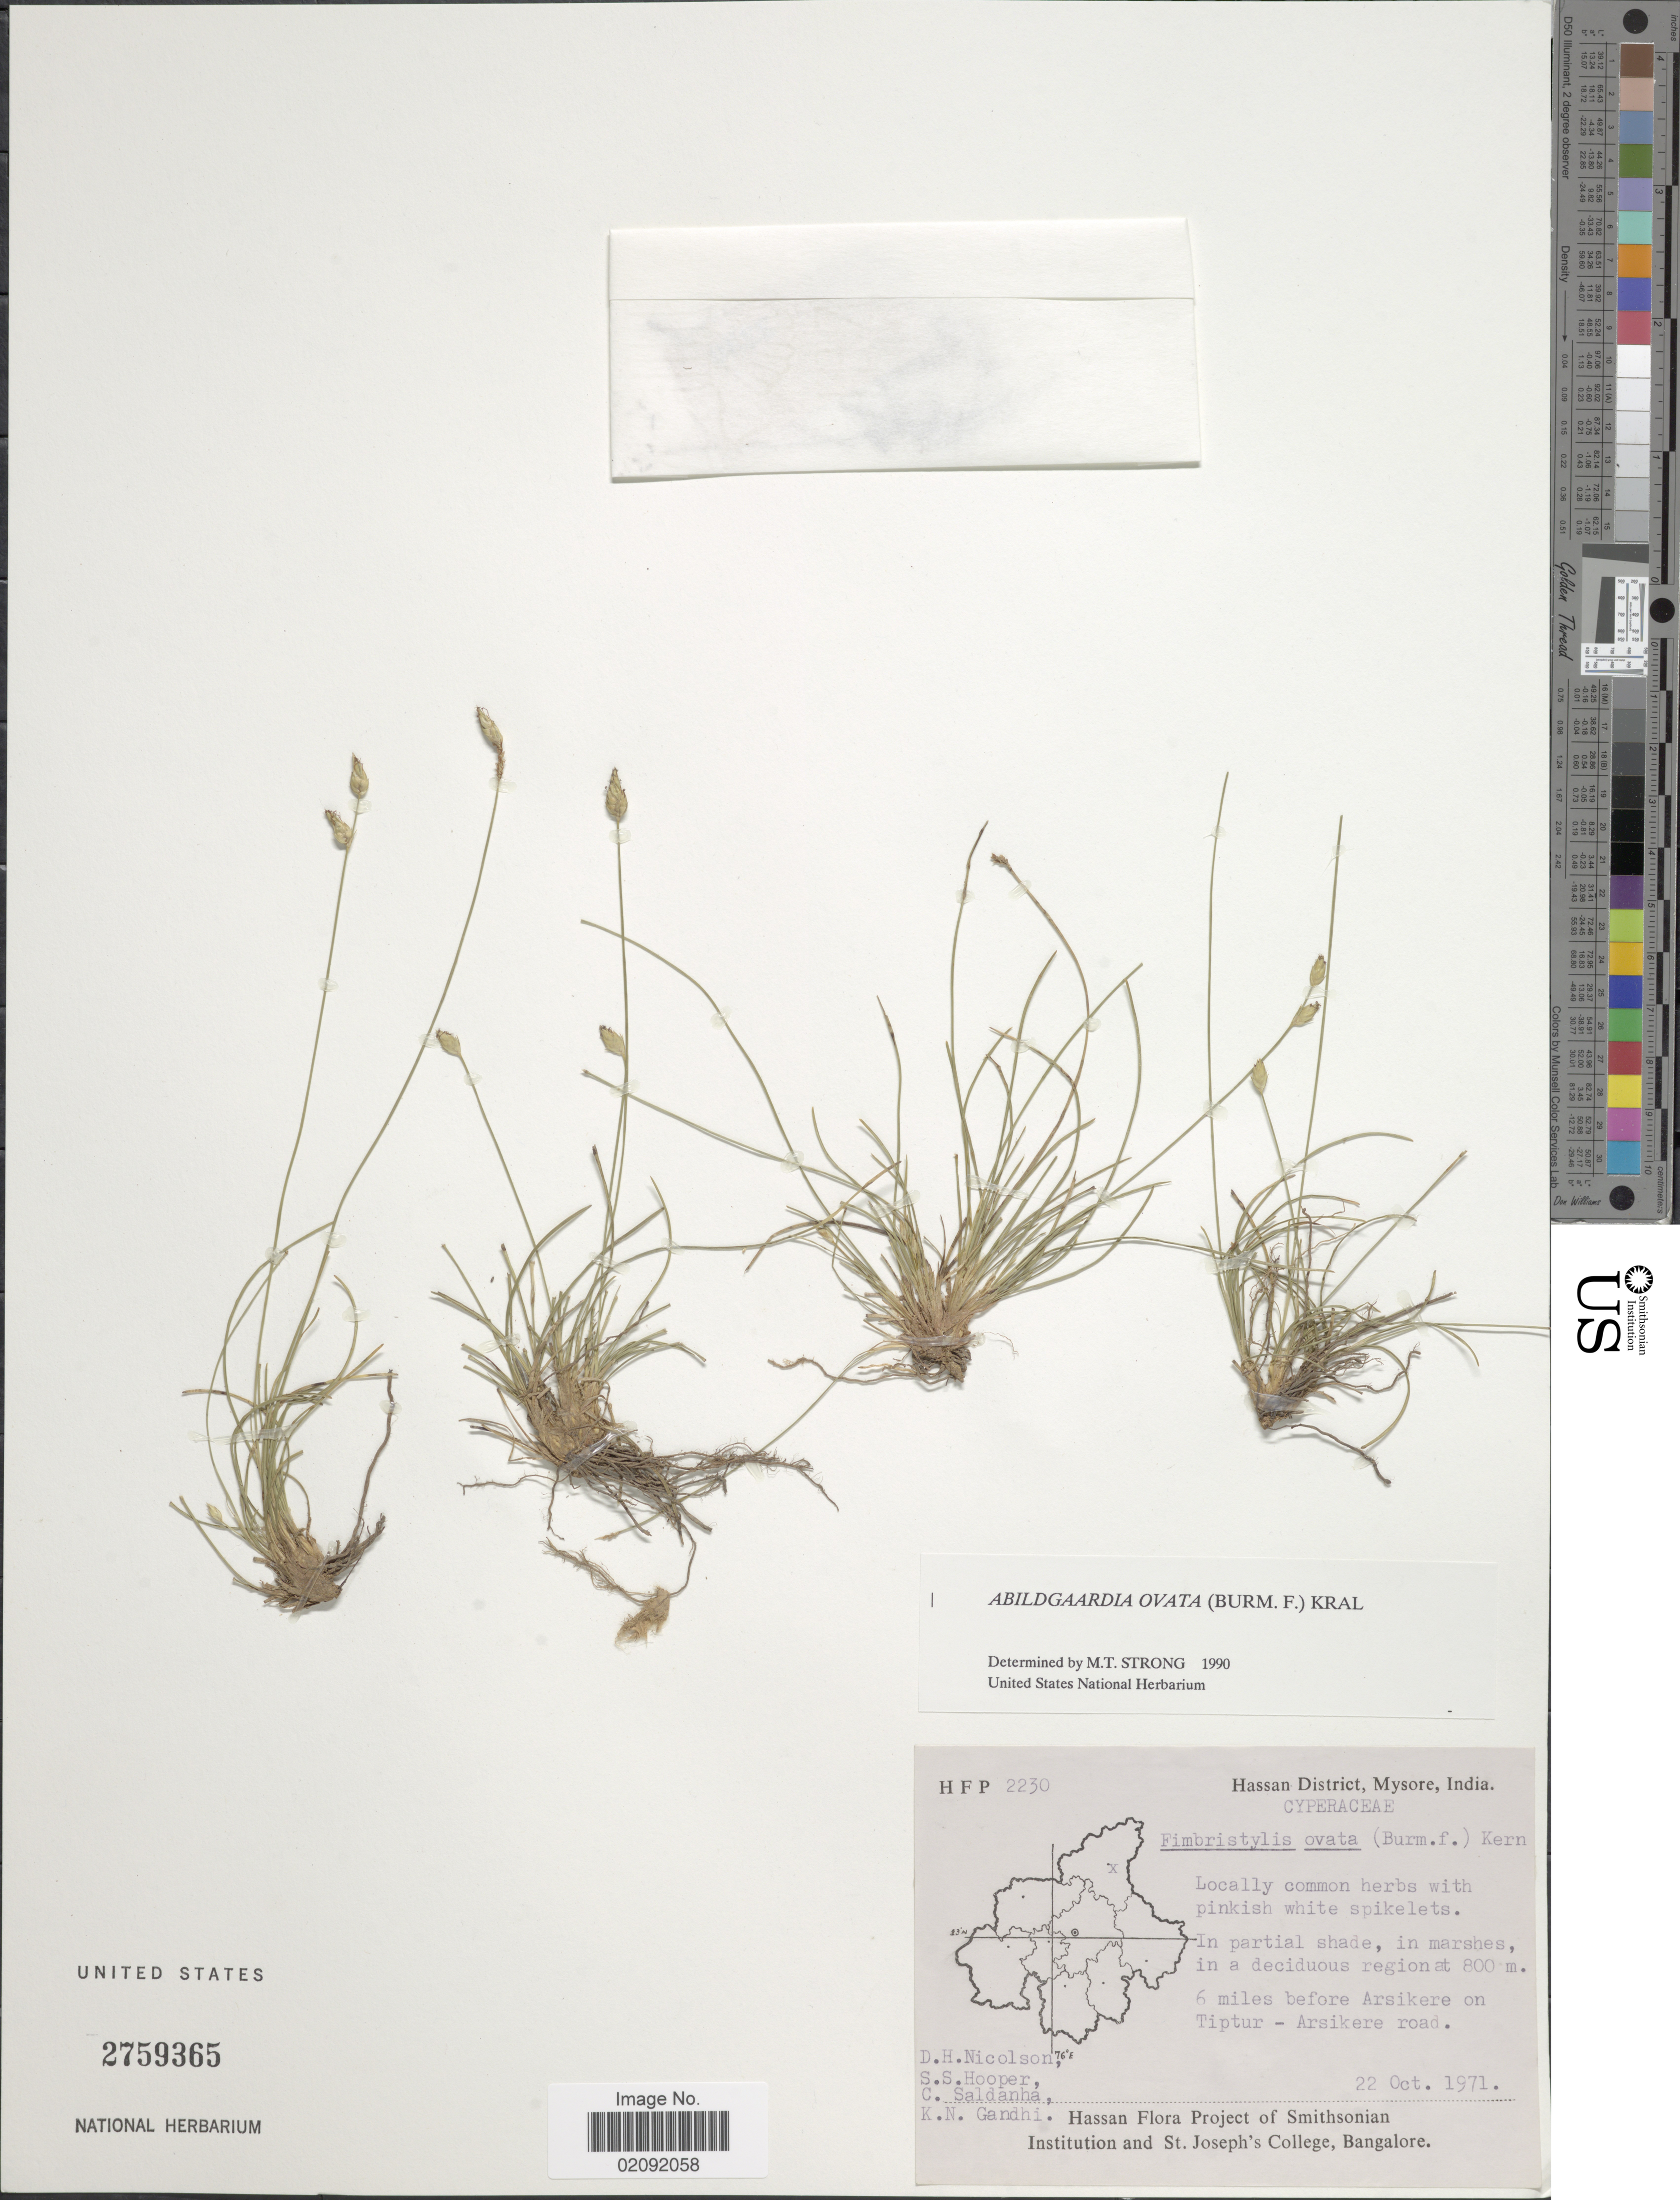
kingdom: Plantae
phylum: Tracheophyta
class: Liliopsida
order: Poales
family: Cyperaceae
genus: Abildgaardia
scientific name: Abildgaardia ovata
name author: (Burm. f.) Kral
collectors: D. H. Nicolson, S. S. Hooper, C. Saldanha & K. N. Gandhi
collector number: HFP 2230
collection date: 1971-10-22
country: India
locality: Hassan District, Mysore, 6 miles before Arsikere on Tiptur-Arsikere road.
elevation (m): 800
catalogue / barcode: US 2759365